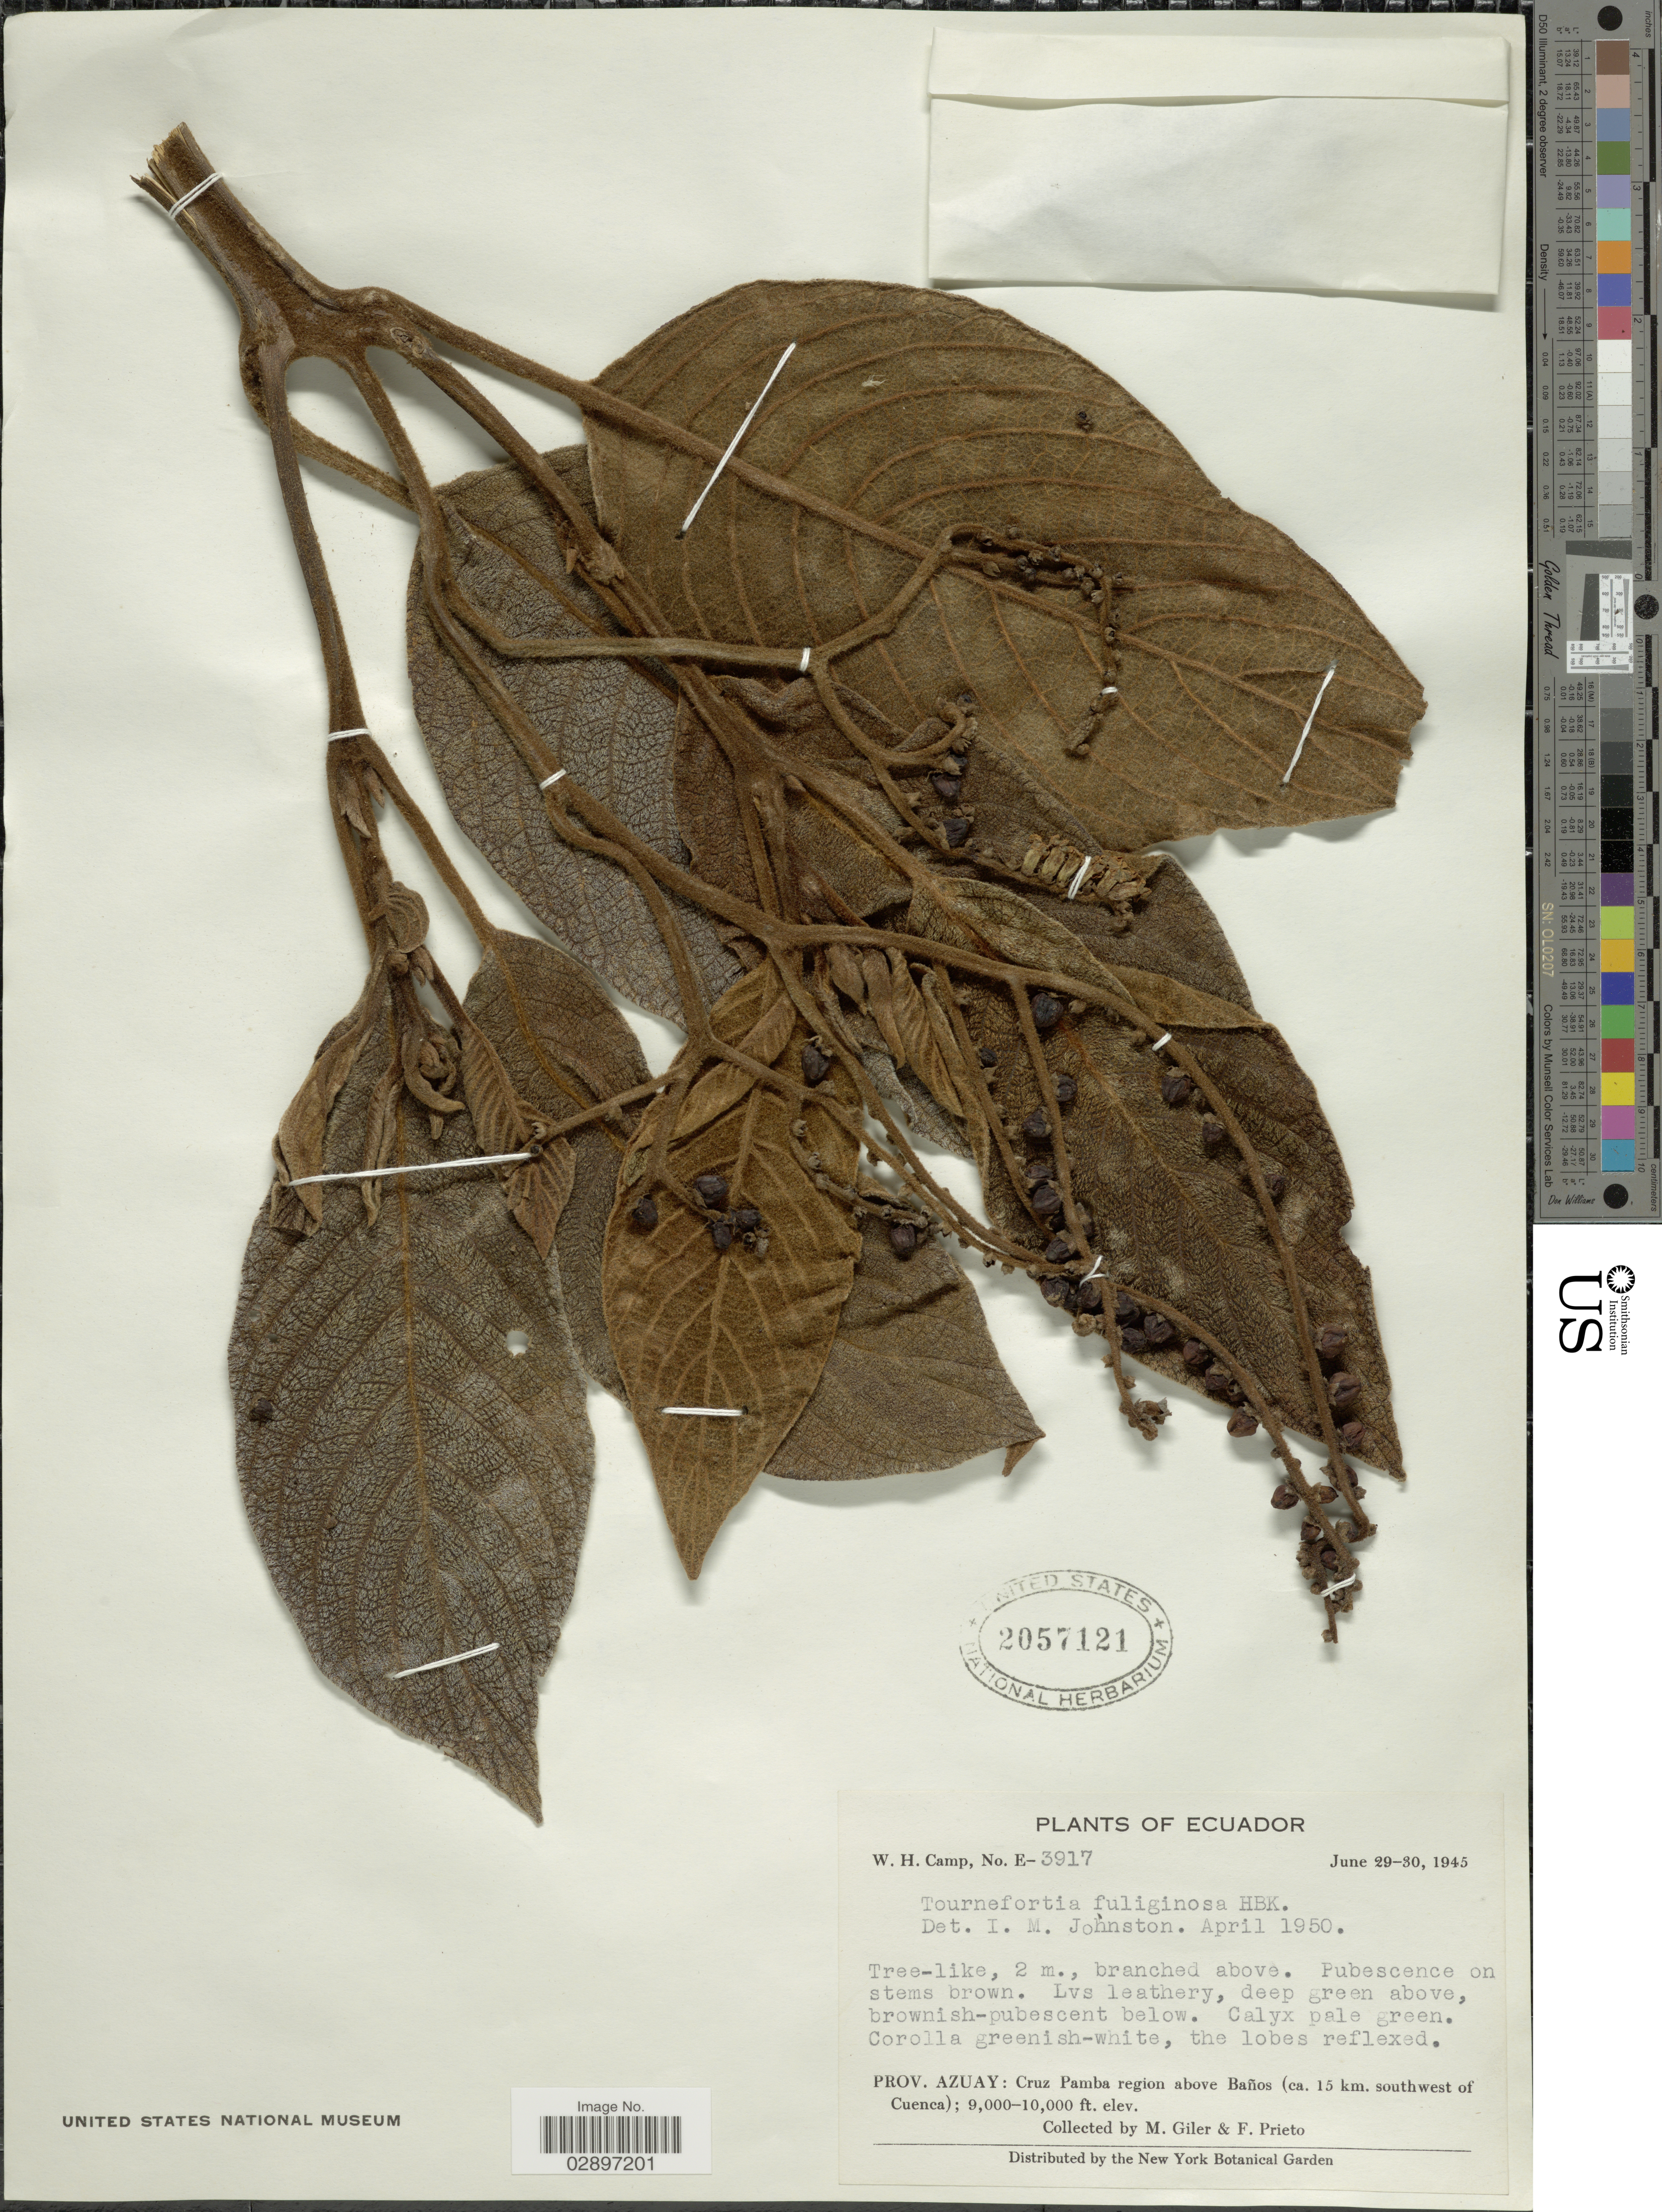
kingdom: Plantae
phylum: Tracheophyta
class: Magnoliopsida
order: Boraginales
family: Heliotropiaceae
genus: Tournefortia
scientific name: Tournefortia fuliginosa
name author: Kunth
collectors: M. Gíler & F. Prieto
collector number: E-3917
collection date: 1945-06-29/1945-06-30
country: Ecuador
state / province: Azuay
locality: Cruz Pampa region above Baños (ca. 15 km. southwest of Cuenca).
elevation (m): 2743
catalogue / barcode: US 2057121